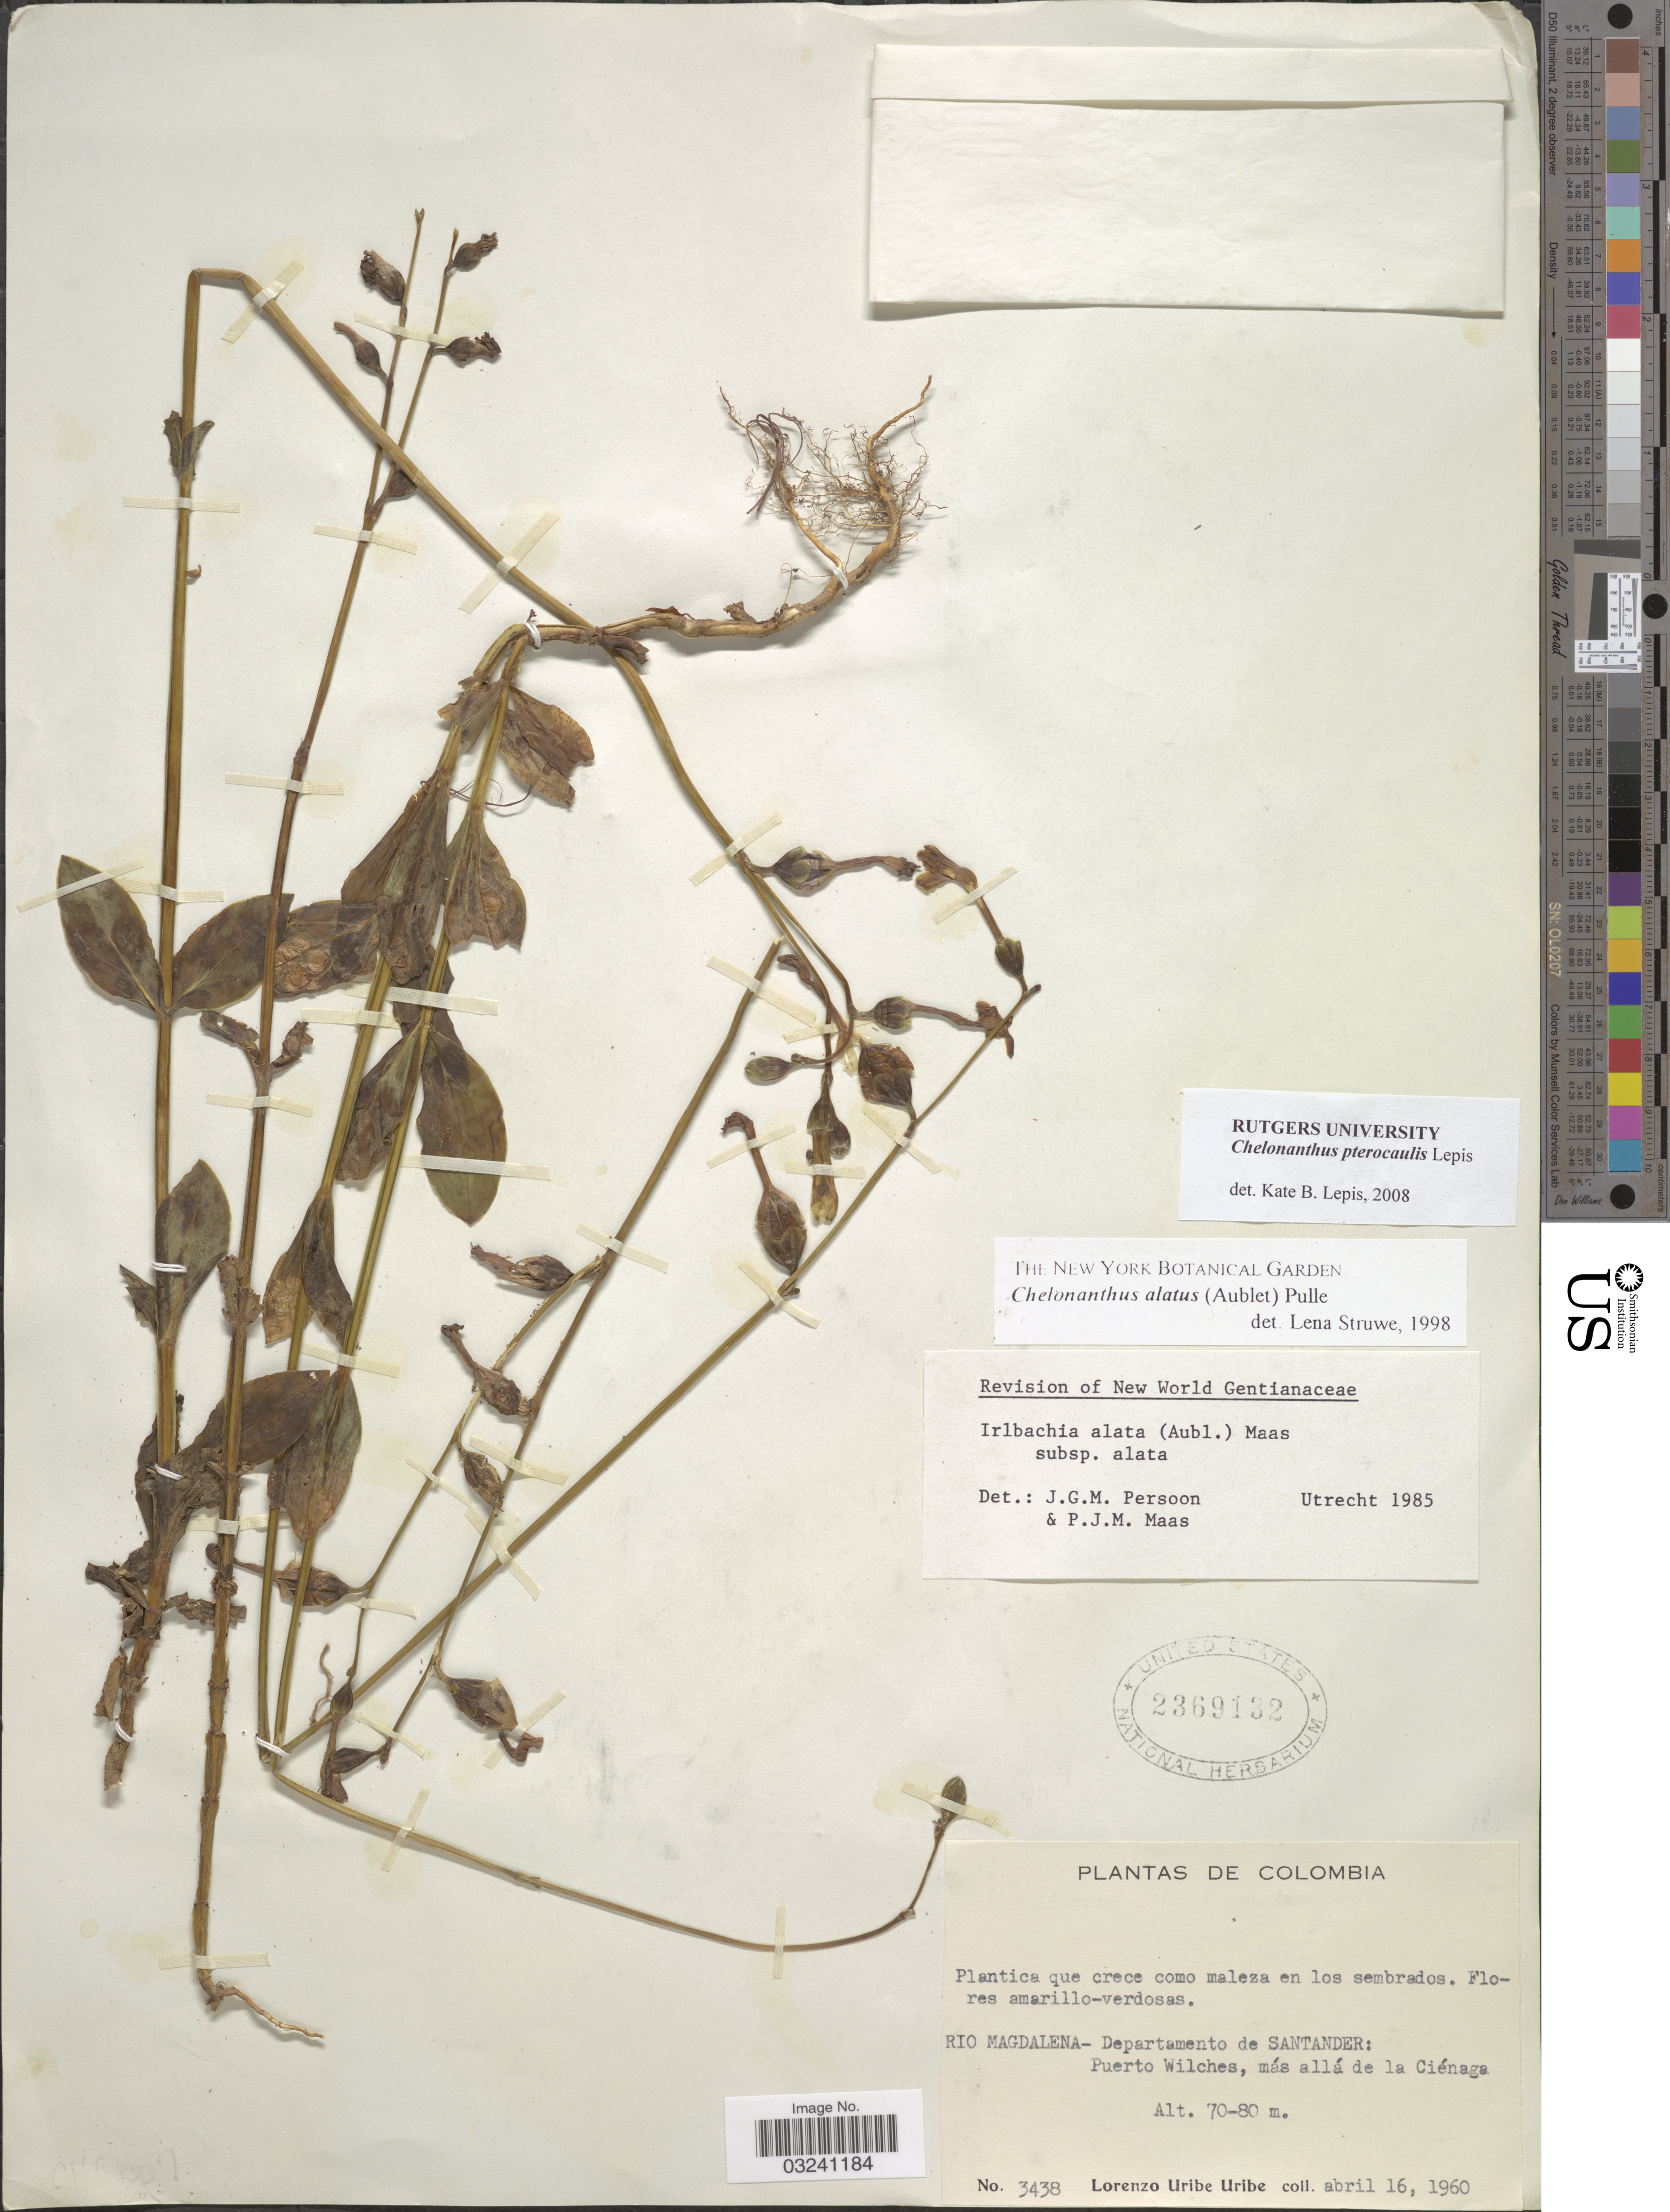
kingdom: Plantae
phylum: Tracheophyta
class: Magnoliopsida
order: Gentianales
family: Gentianaceae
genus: Chelonanthus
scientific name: Chelonanthus pterocaulis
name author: Lepis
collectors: L. Uribe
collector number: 3438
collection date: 1960-04-16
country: Colombia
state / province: Santander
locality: Rio Magdalena - Departamento de Santander: Puerto Wilches, más allá de la Ciénaga.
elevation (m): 70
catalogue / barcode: US 2369132